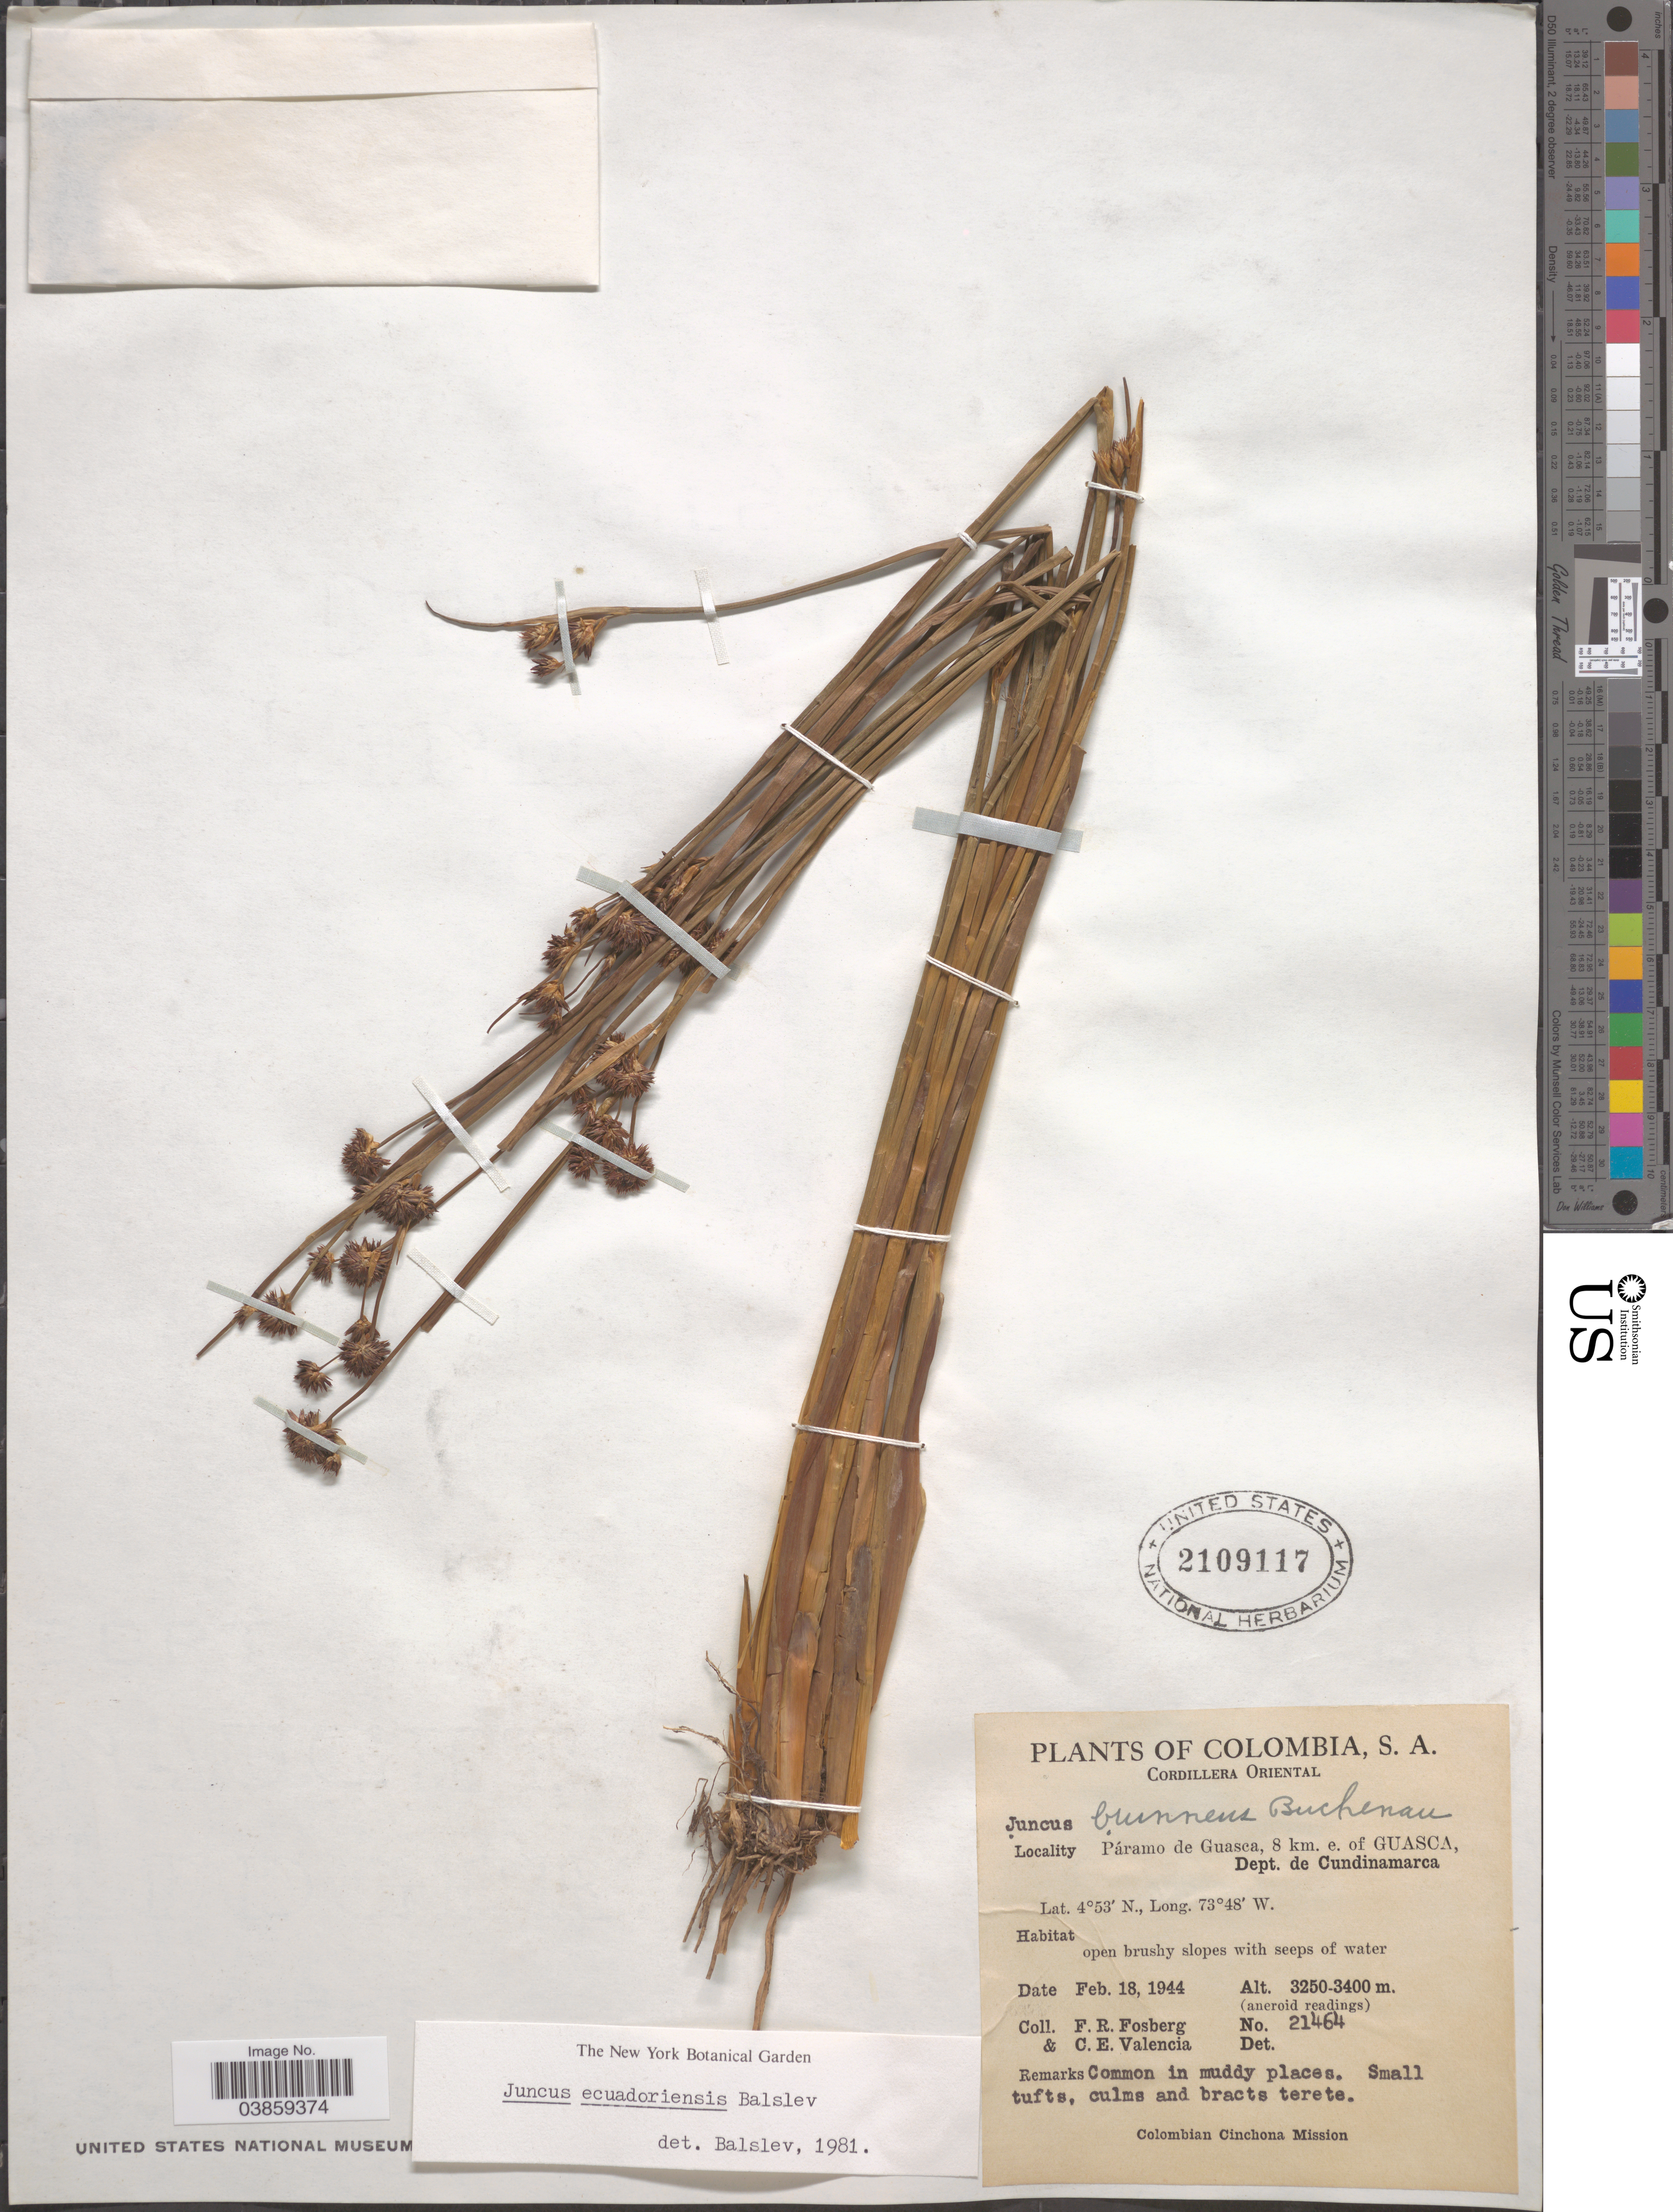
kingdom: Plantae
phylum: Tracheophyta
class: Liliopsida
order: Poales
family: Juncaceae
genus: Juncus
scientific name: Juncus ecuadoriensis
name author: Balslev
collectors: F. R. Fosberg & C. Valencia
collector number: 21464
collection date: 1944-02-18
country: Colombia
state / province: Cundinamarca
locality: Cordillera Oriental. Páramo de Guasca, 8 km. e. of Guasca, Dept. de Cundinamarca.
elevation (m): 3250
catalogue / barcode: US 2109117